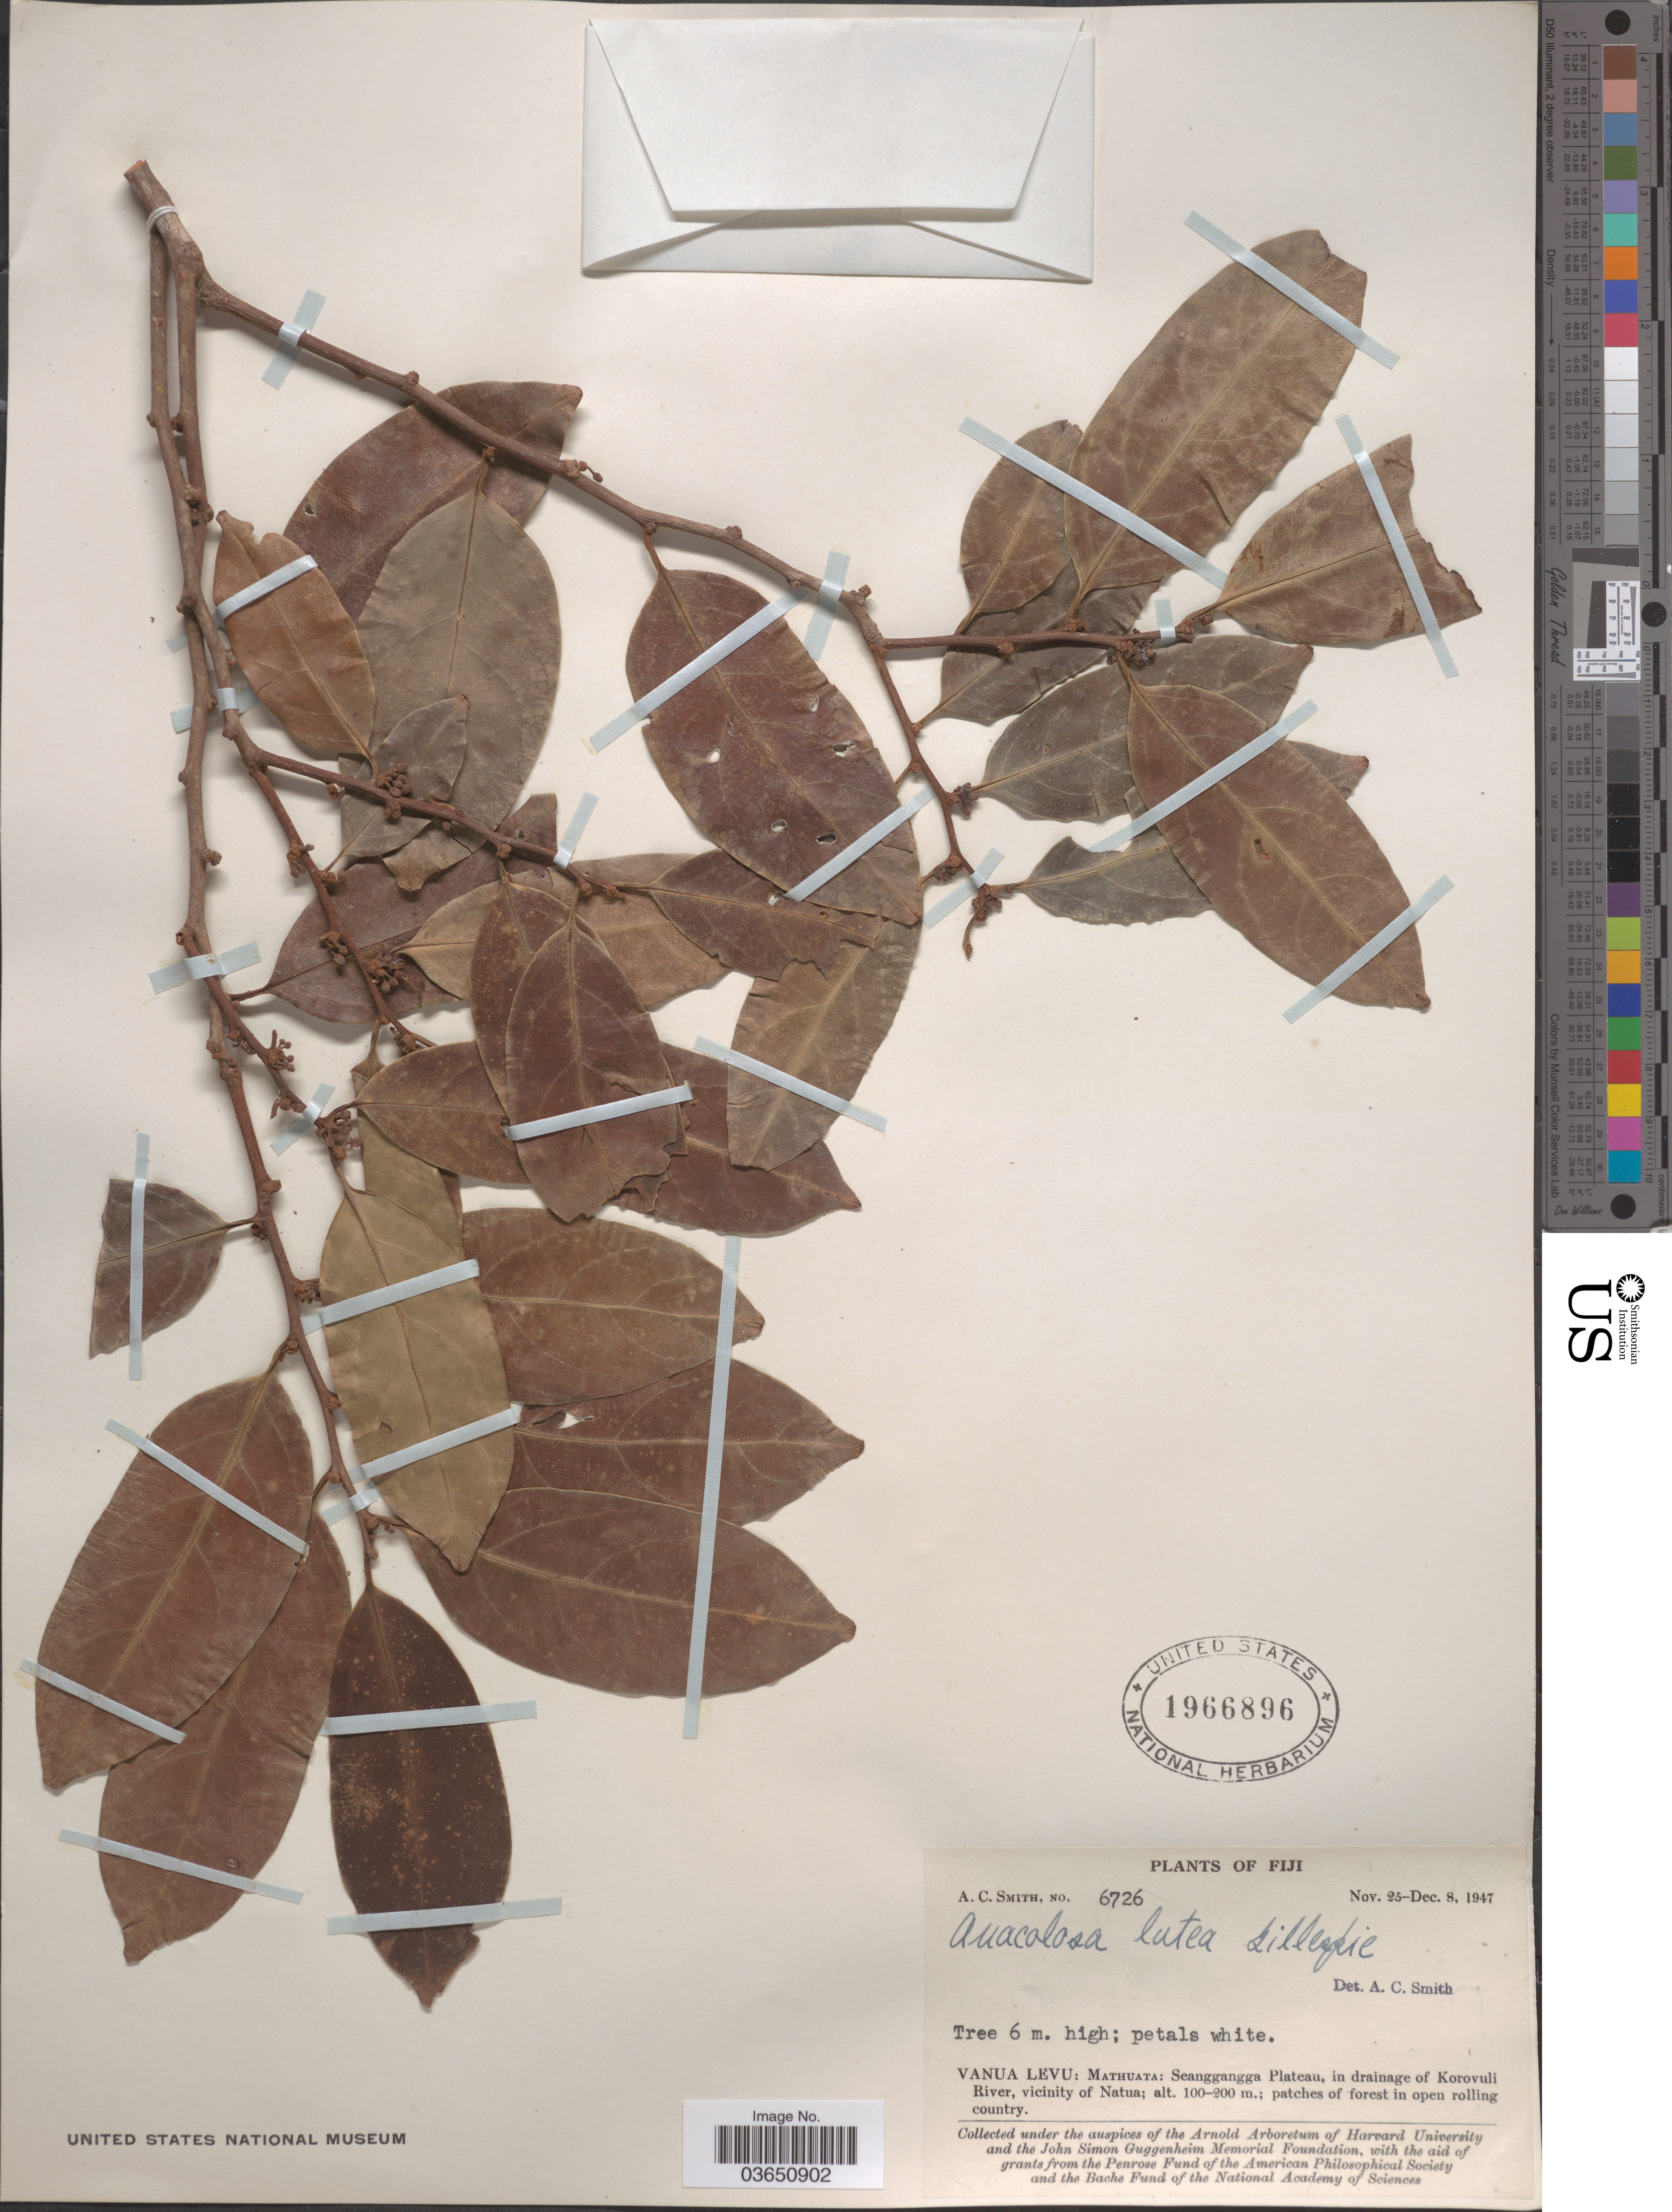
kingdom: Plantae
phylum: Tracheophyta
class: Magnoliopsida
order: Santalales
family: Aptandraceae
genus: Anacolosa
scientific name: Anacolosa lutea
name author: Gillespie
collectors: A. C. Smith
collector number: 6726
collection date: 1947-11-25/1947-12-08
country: Fiji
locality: Vanua Levu: Mathuata: Seanggangga Plateau, in drainage of Korovuli River, vicinity of Natua.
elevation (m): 100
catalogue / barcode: US 1966896